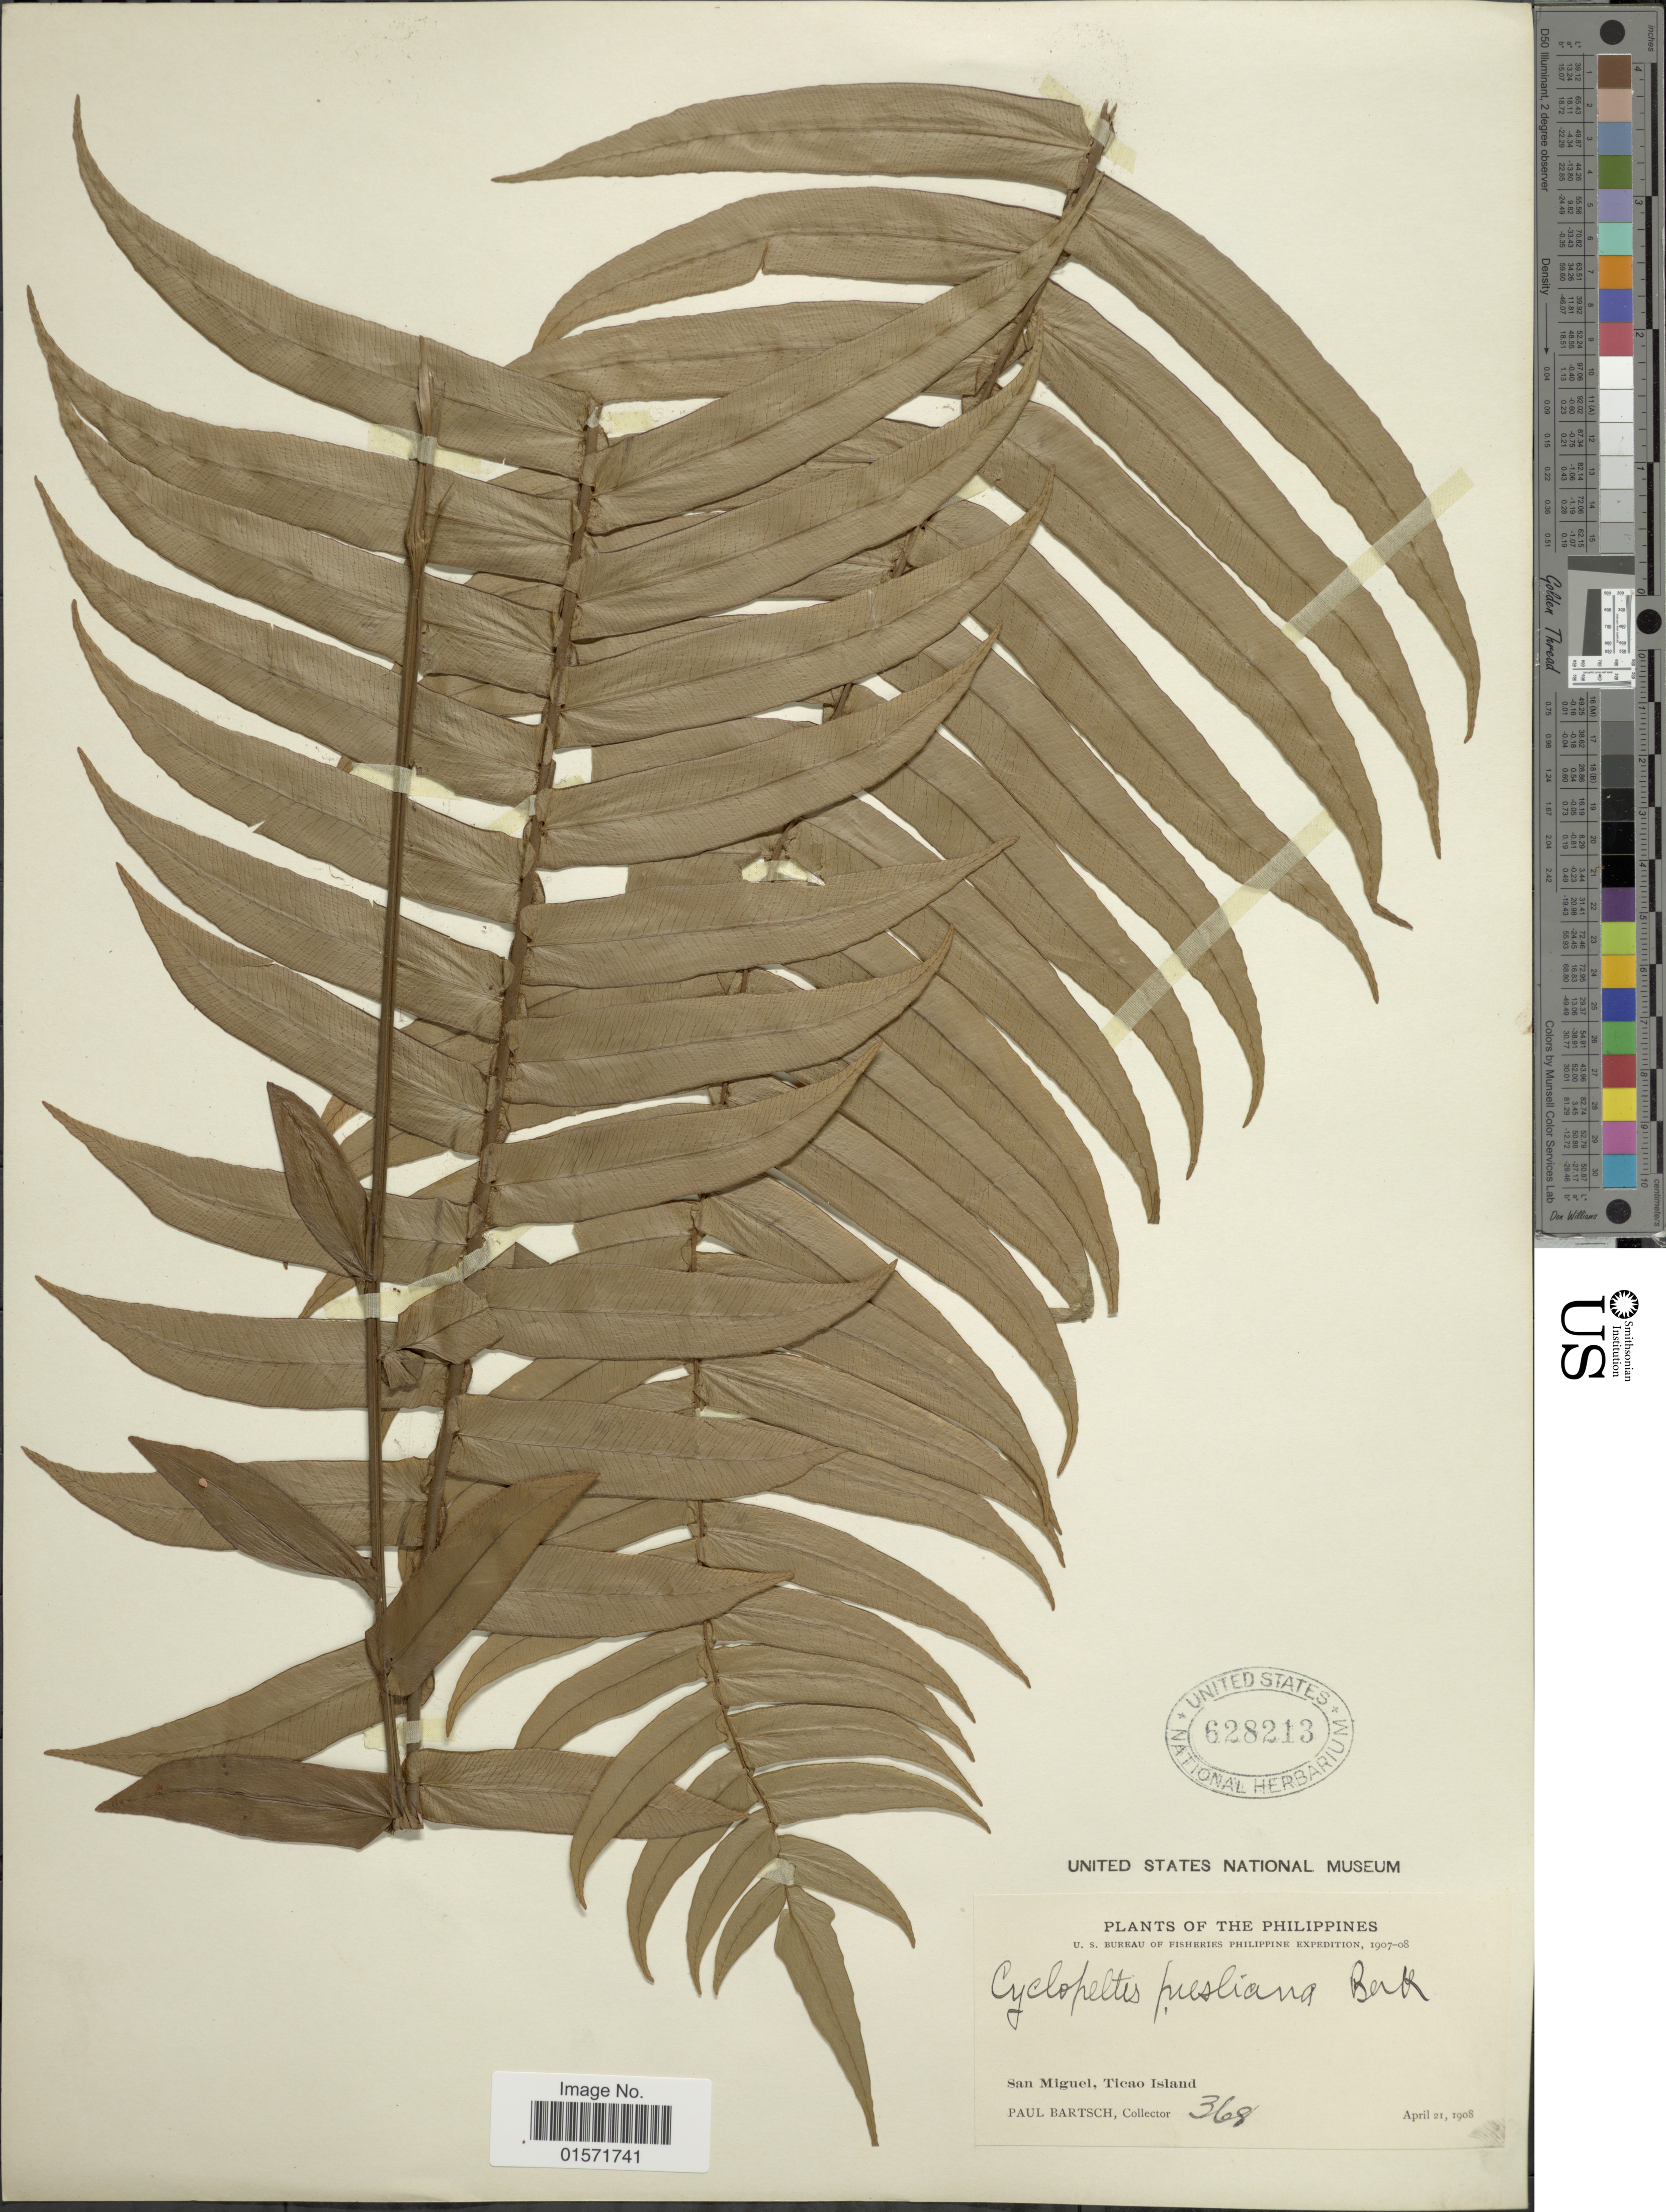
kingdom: Plantae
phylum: Tracheophyta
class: Polypodiopsida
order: Polypodiales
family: Lomariopsidaceae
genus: Cyclopeltis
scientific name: Cyclopeltis presliana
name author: (Mett.) Berkeley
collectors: P. Bartsch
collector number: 368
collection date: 1908-04-21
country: Philippines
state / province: Bicol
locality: San Miguel, Ticao Island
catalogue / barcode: US 628213